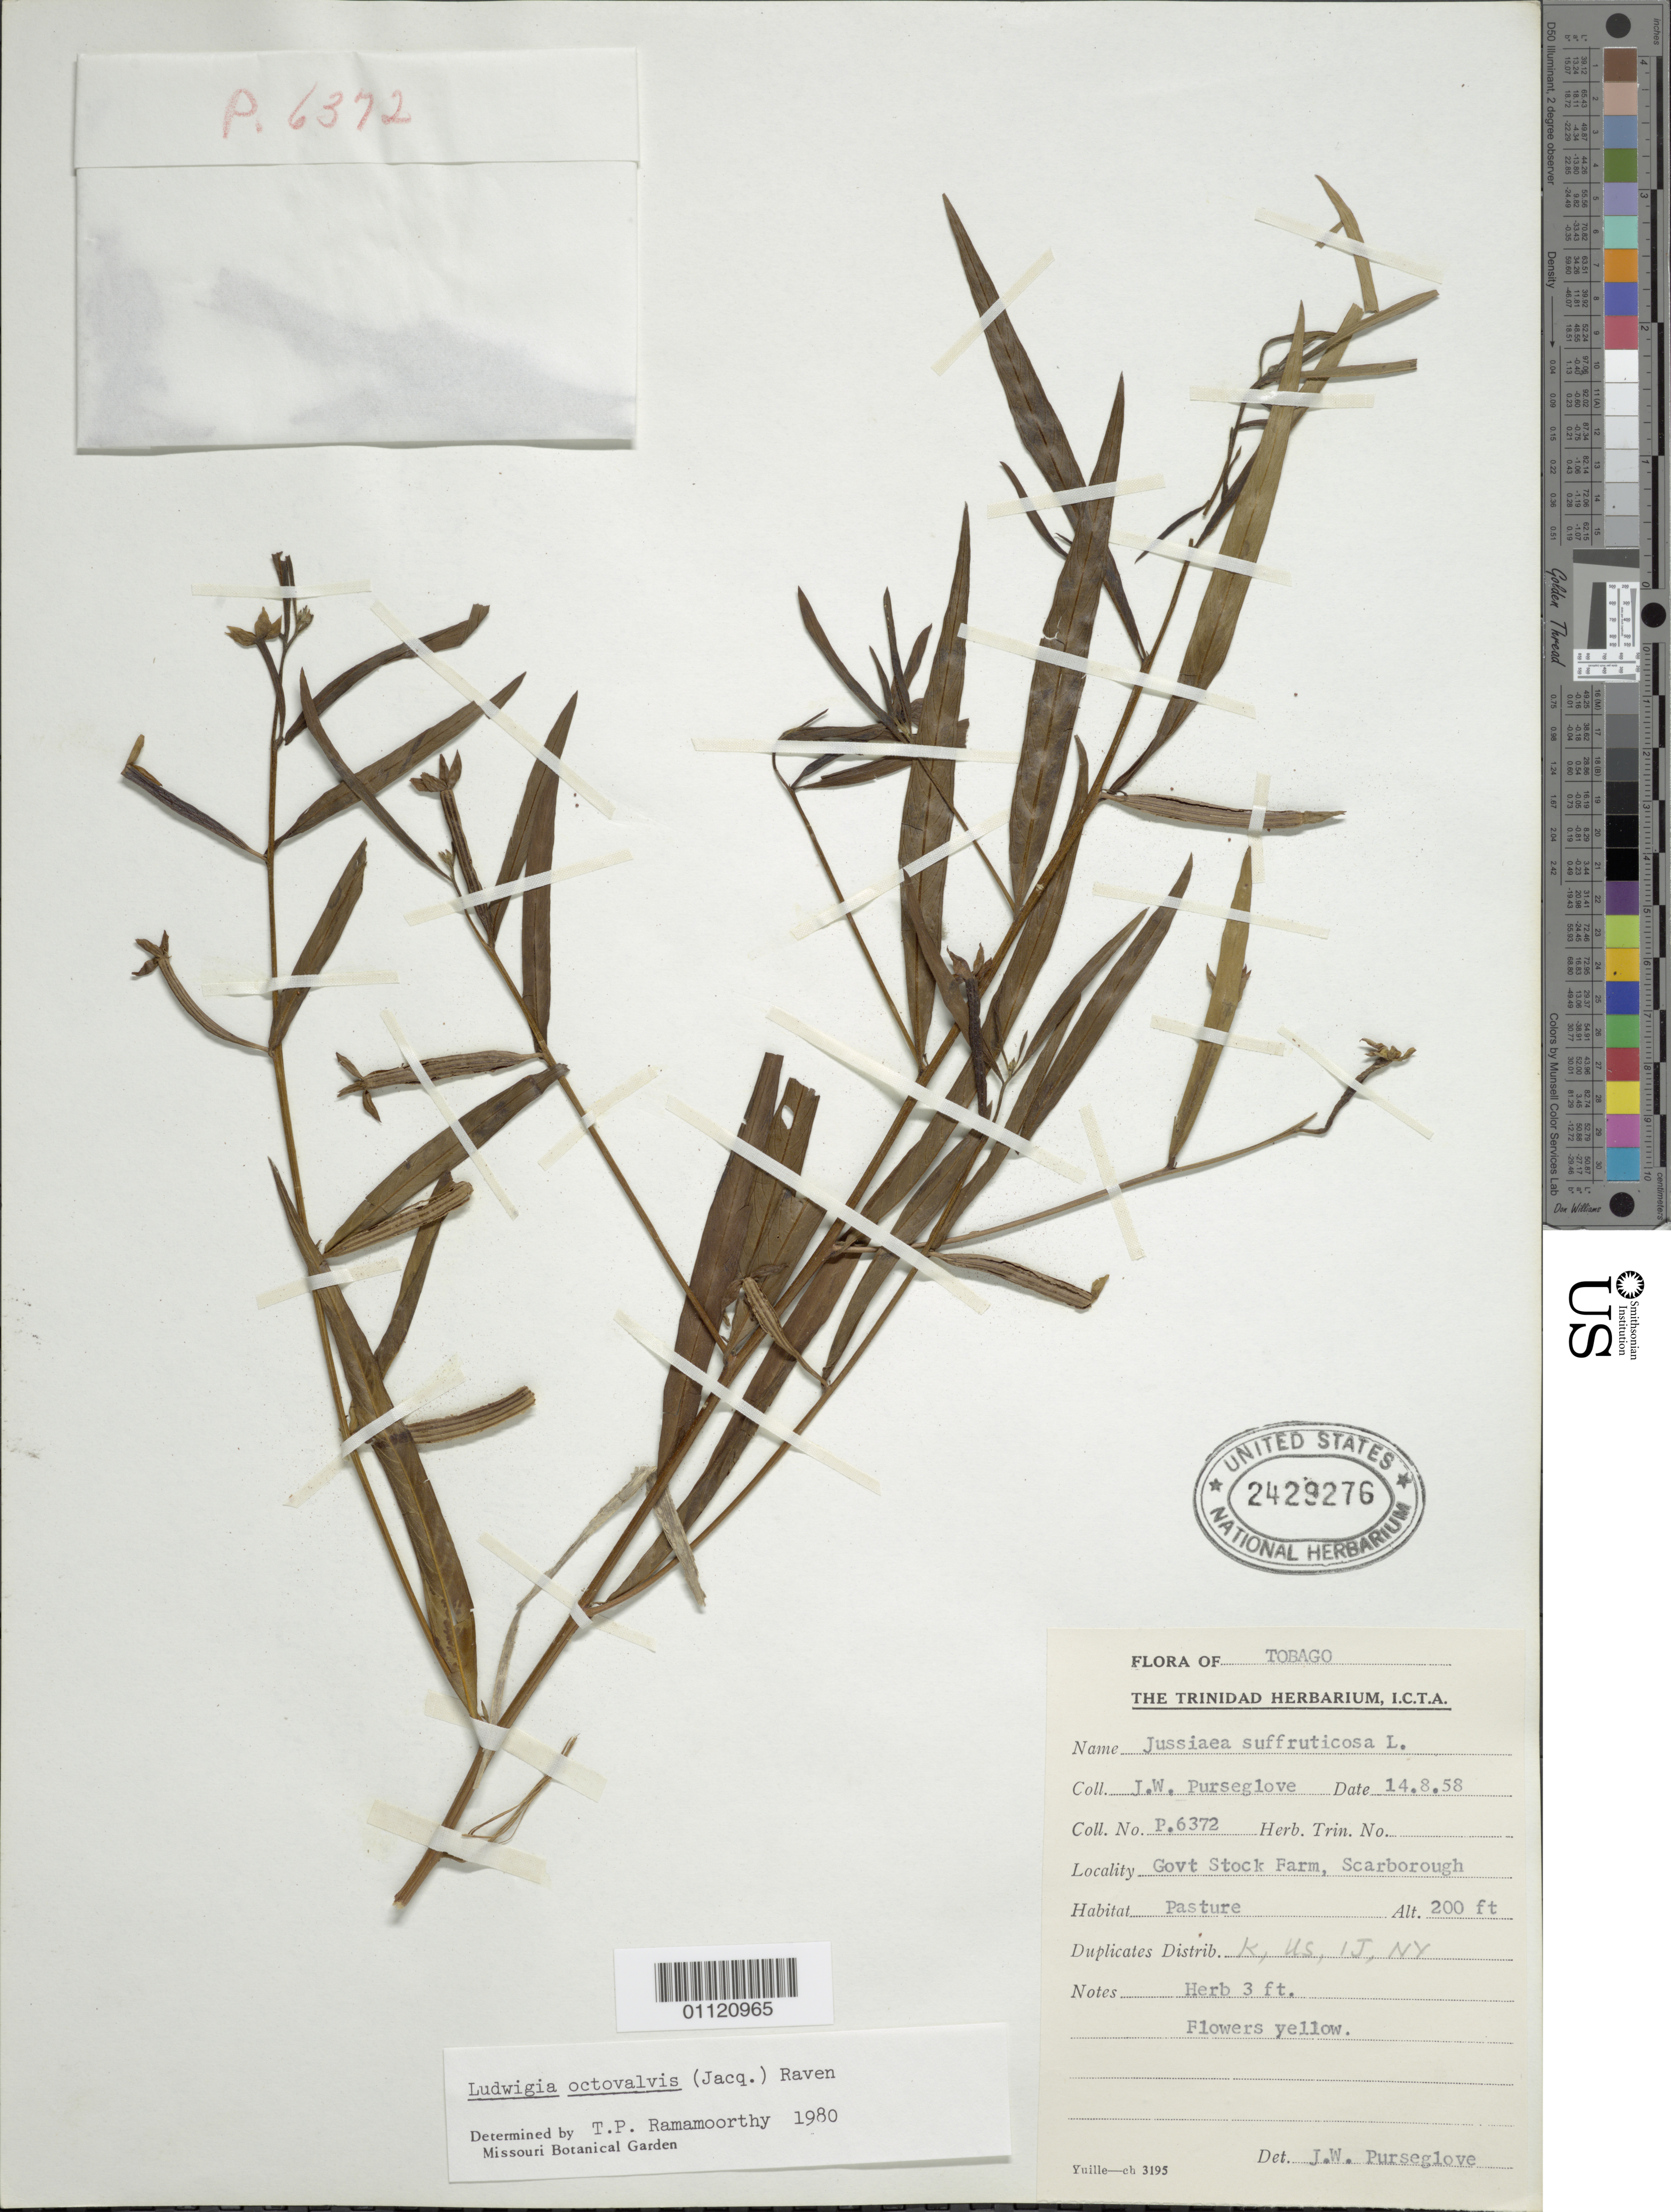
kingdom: Plantae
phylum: Tracheophyta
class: Magnoliopsida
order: Myrtales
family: Onagraceae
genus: Ludwigia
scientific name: Ludwigia octovalvis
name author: (Jacq.) P.H. Raven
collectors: J. Purseglove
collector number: P.6372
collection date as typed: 14 Aug 1958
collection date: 1958-08-14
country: Trinidad and Tobago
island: Tobago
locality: Govt Stock Farm, Scarborough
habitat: pasture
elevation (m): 61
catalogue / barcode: US 2429276